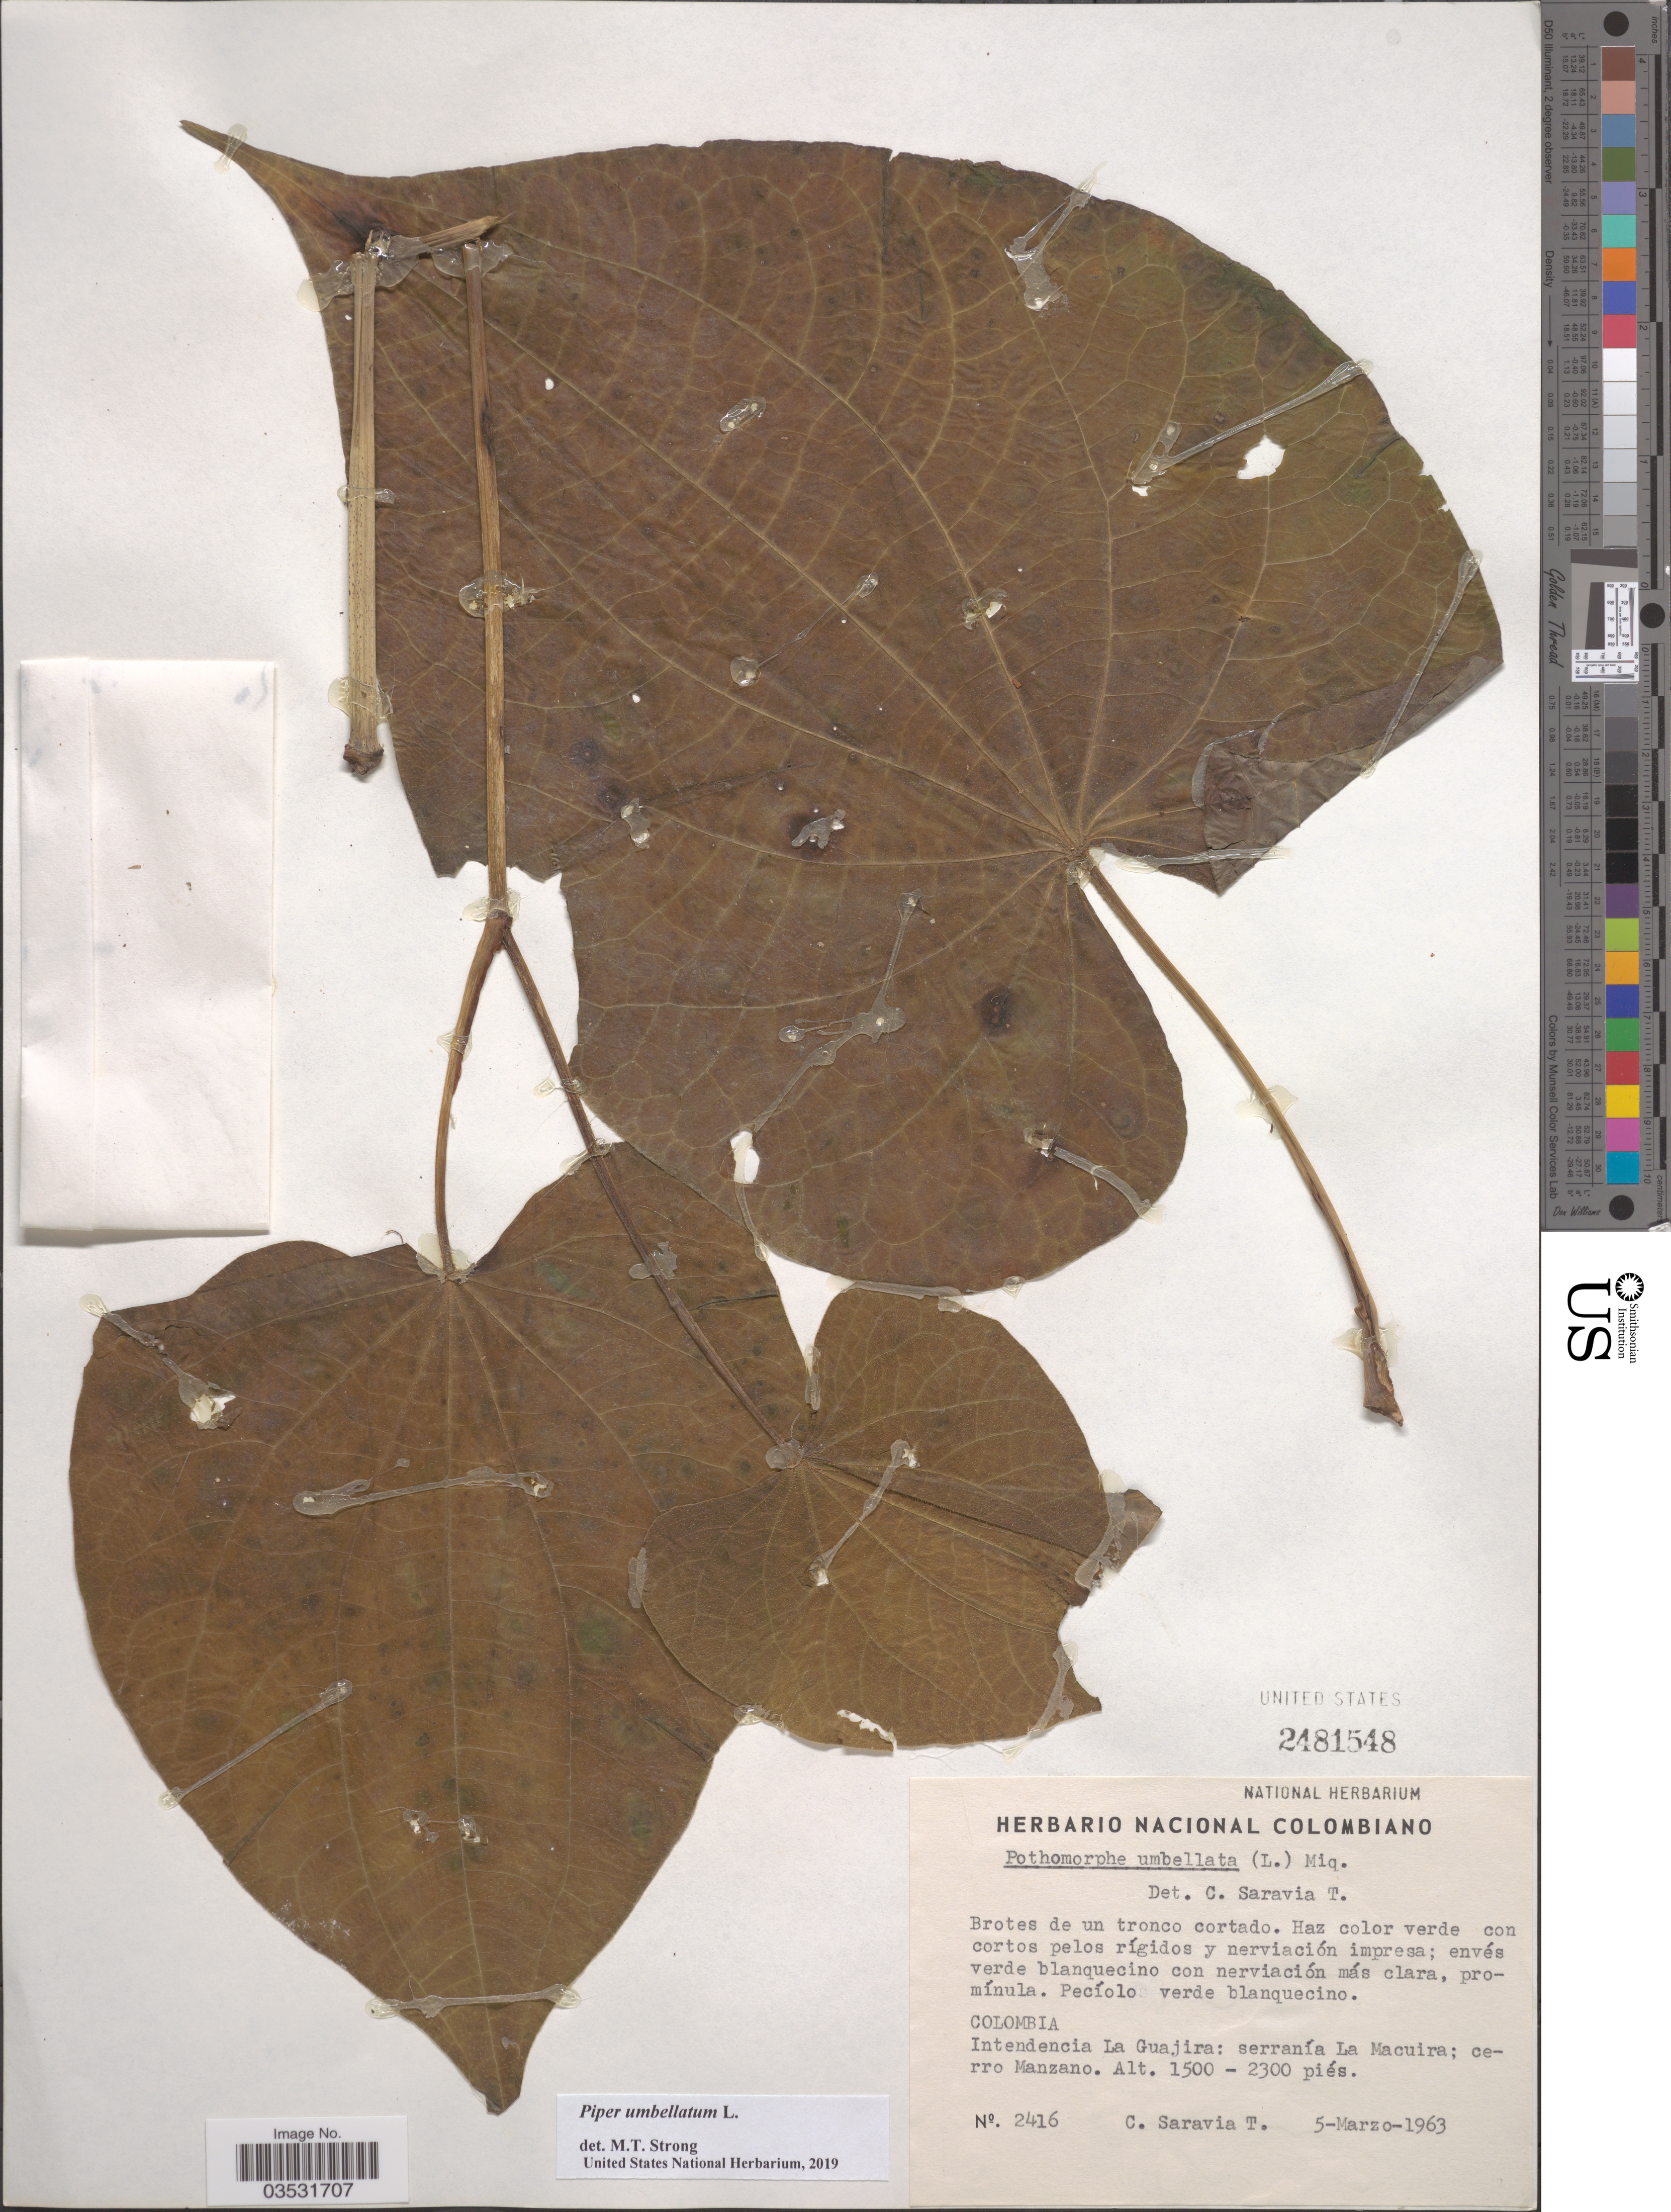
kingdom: Plantae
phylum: Tracheophyta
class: Magnoliopsida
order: Piperales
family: Piperaceae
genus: Piper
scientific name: Piper umbellatum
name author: L.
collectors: C. Saravia T.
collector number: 2416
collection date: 1963-03-05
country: Colombia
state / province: La Guajira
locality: Intendencia La Guajira: serranía La Macuira; cerro Manzano.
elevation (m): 457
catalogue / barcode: US 2481548